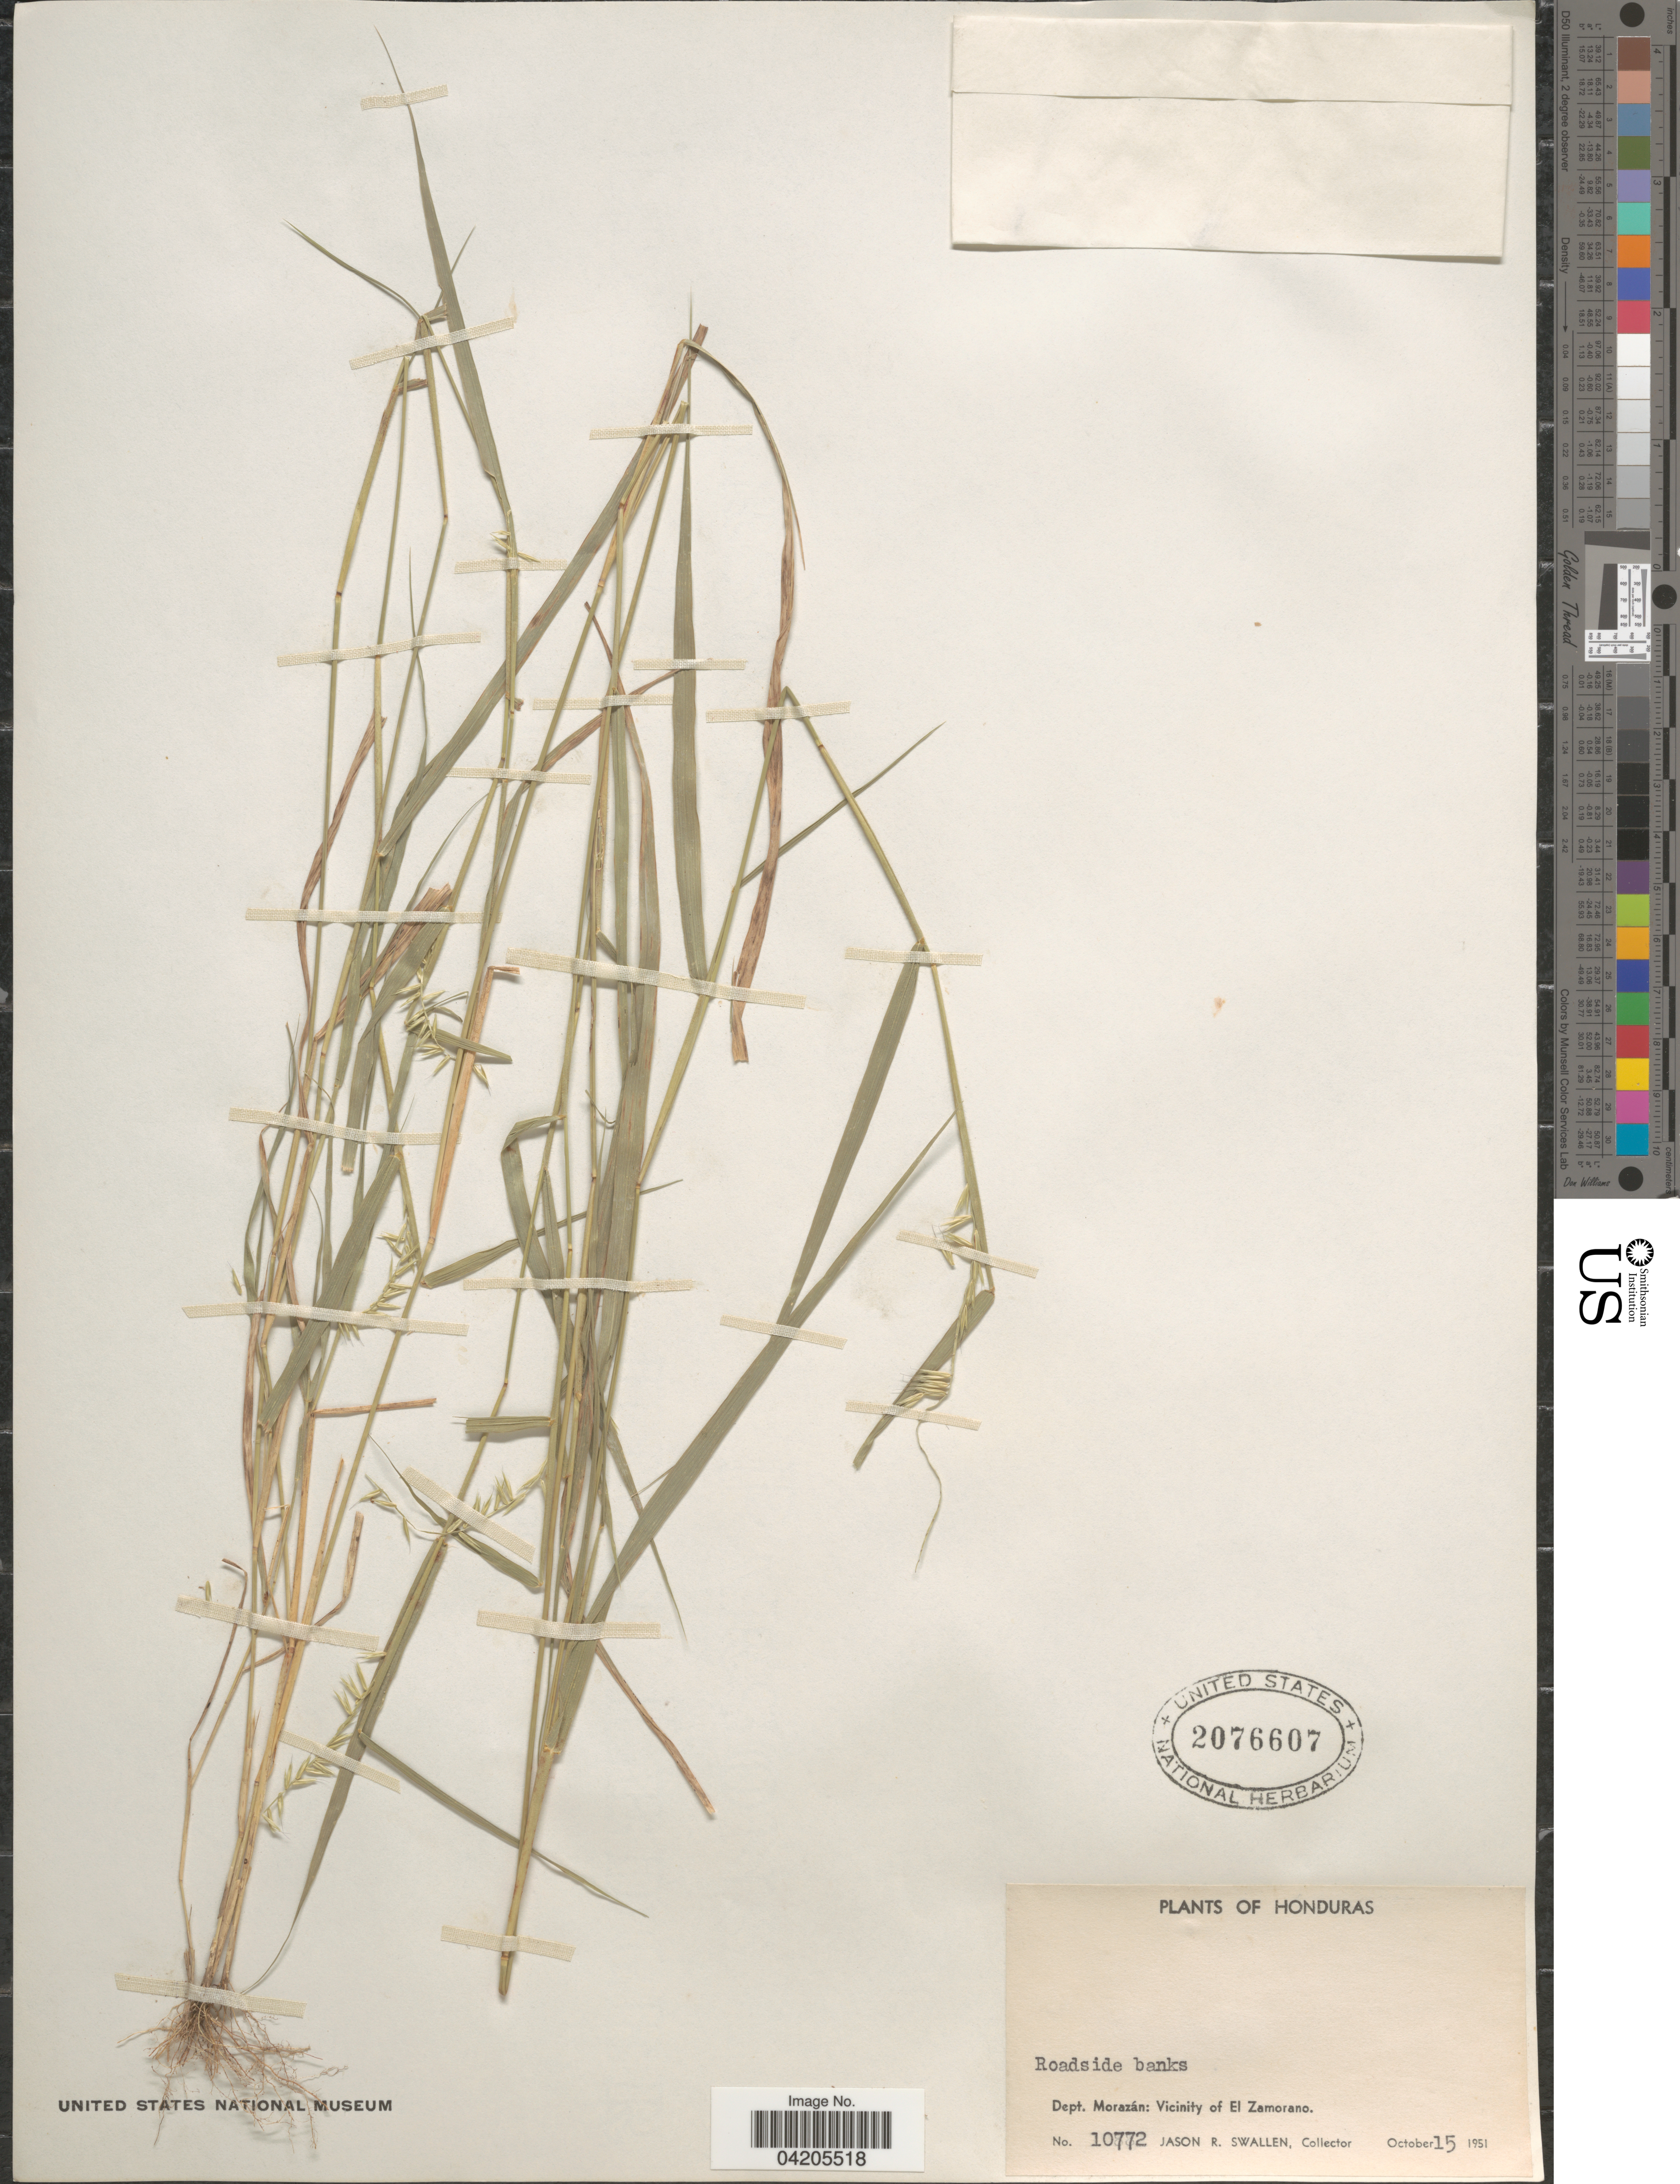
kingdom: Plantae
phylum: Tracheophyta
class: Liliopsida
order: Poales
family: Poaceae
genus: Bouteloua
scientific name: Bouteloua disticha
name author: (Kunth) Benth.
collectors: J. R. Swallen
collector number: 10772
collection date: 1951-10-15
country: Honduras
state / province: Fco. Morazán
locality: Dept. Morazán: Vicinity of El Zamorano.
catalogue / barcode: US 2076607